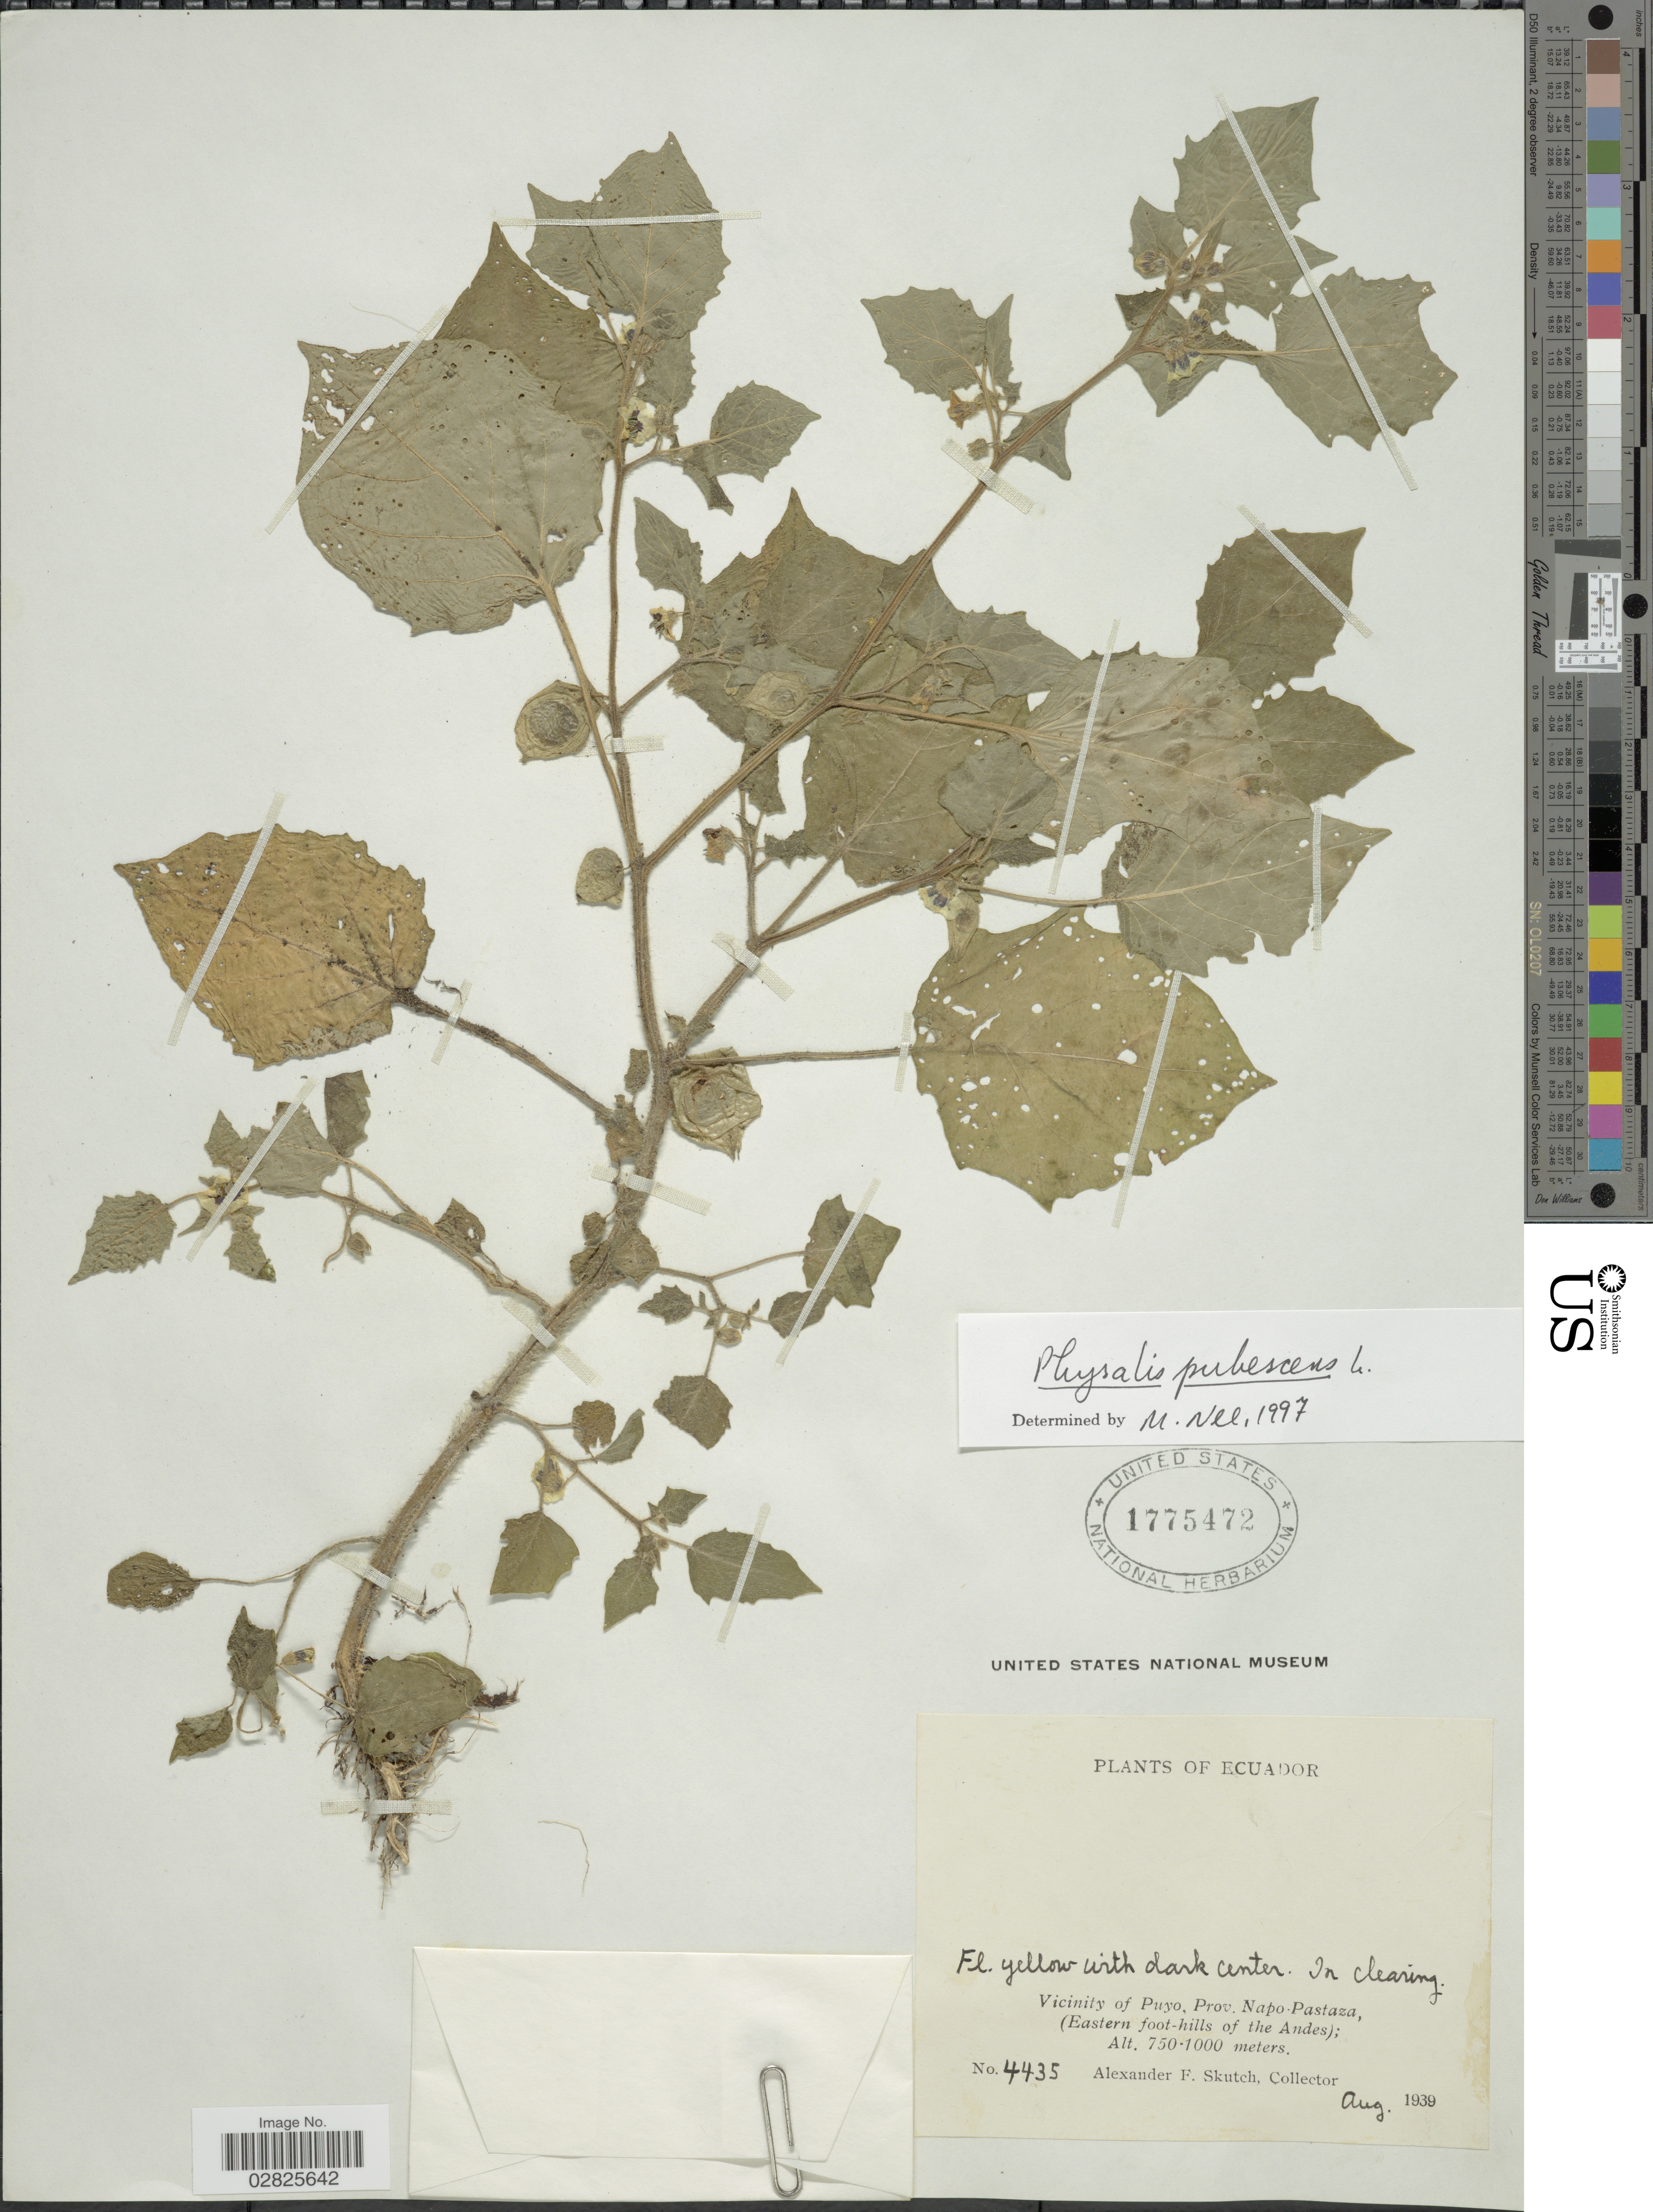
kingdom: Plantae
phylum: Tracheophyta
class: Magnoliopsida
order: Solanales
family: Solanaceae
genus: Physalis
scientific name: Physalis pubescens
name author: L.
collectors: A. F. Skutch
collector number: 4435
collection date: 1939-08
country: Ecuador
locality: Vicinity of Puyo, Prov. Napo-Pastaza, (Eastern foot-hills of the Andes).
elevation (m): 750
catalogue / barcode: US 1775472